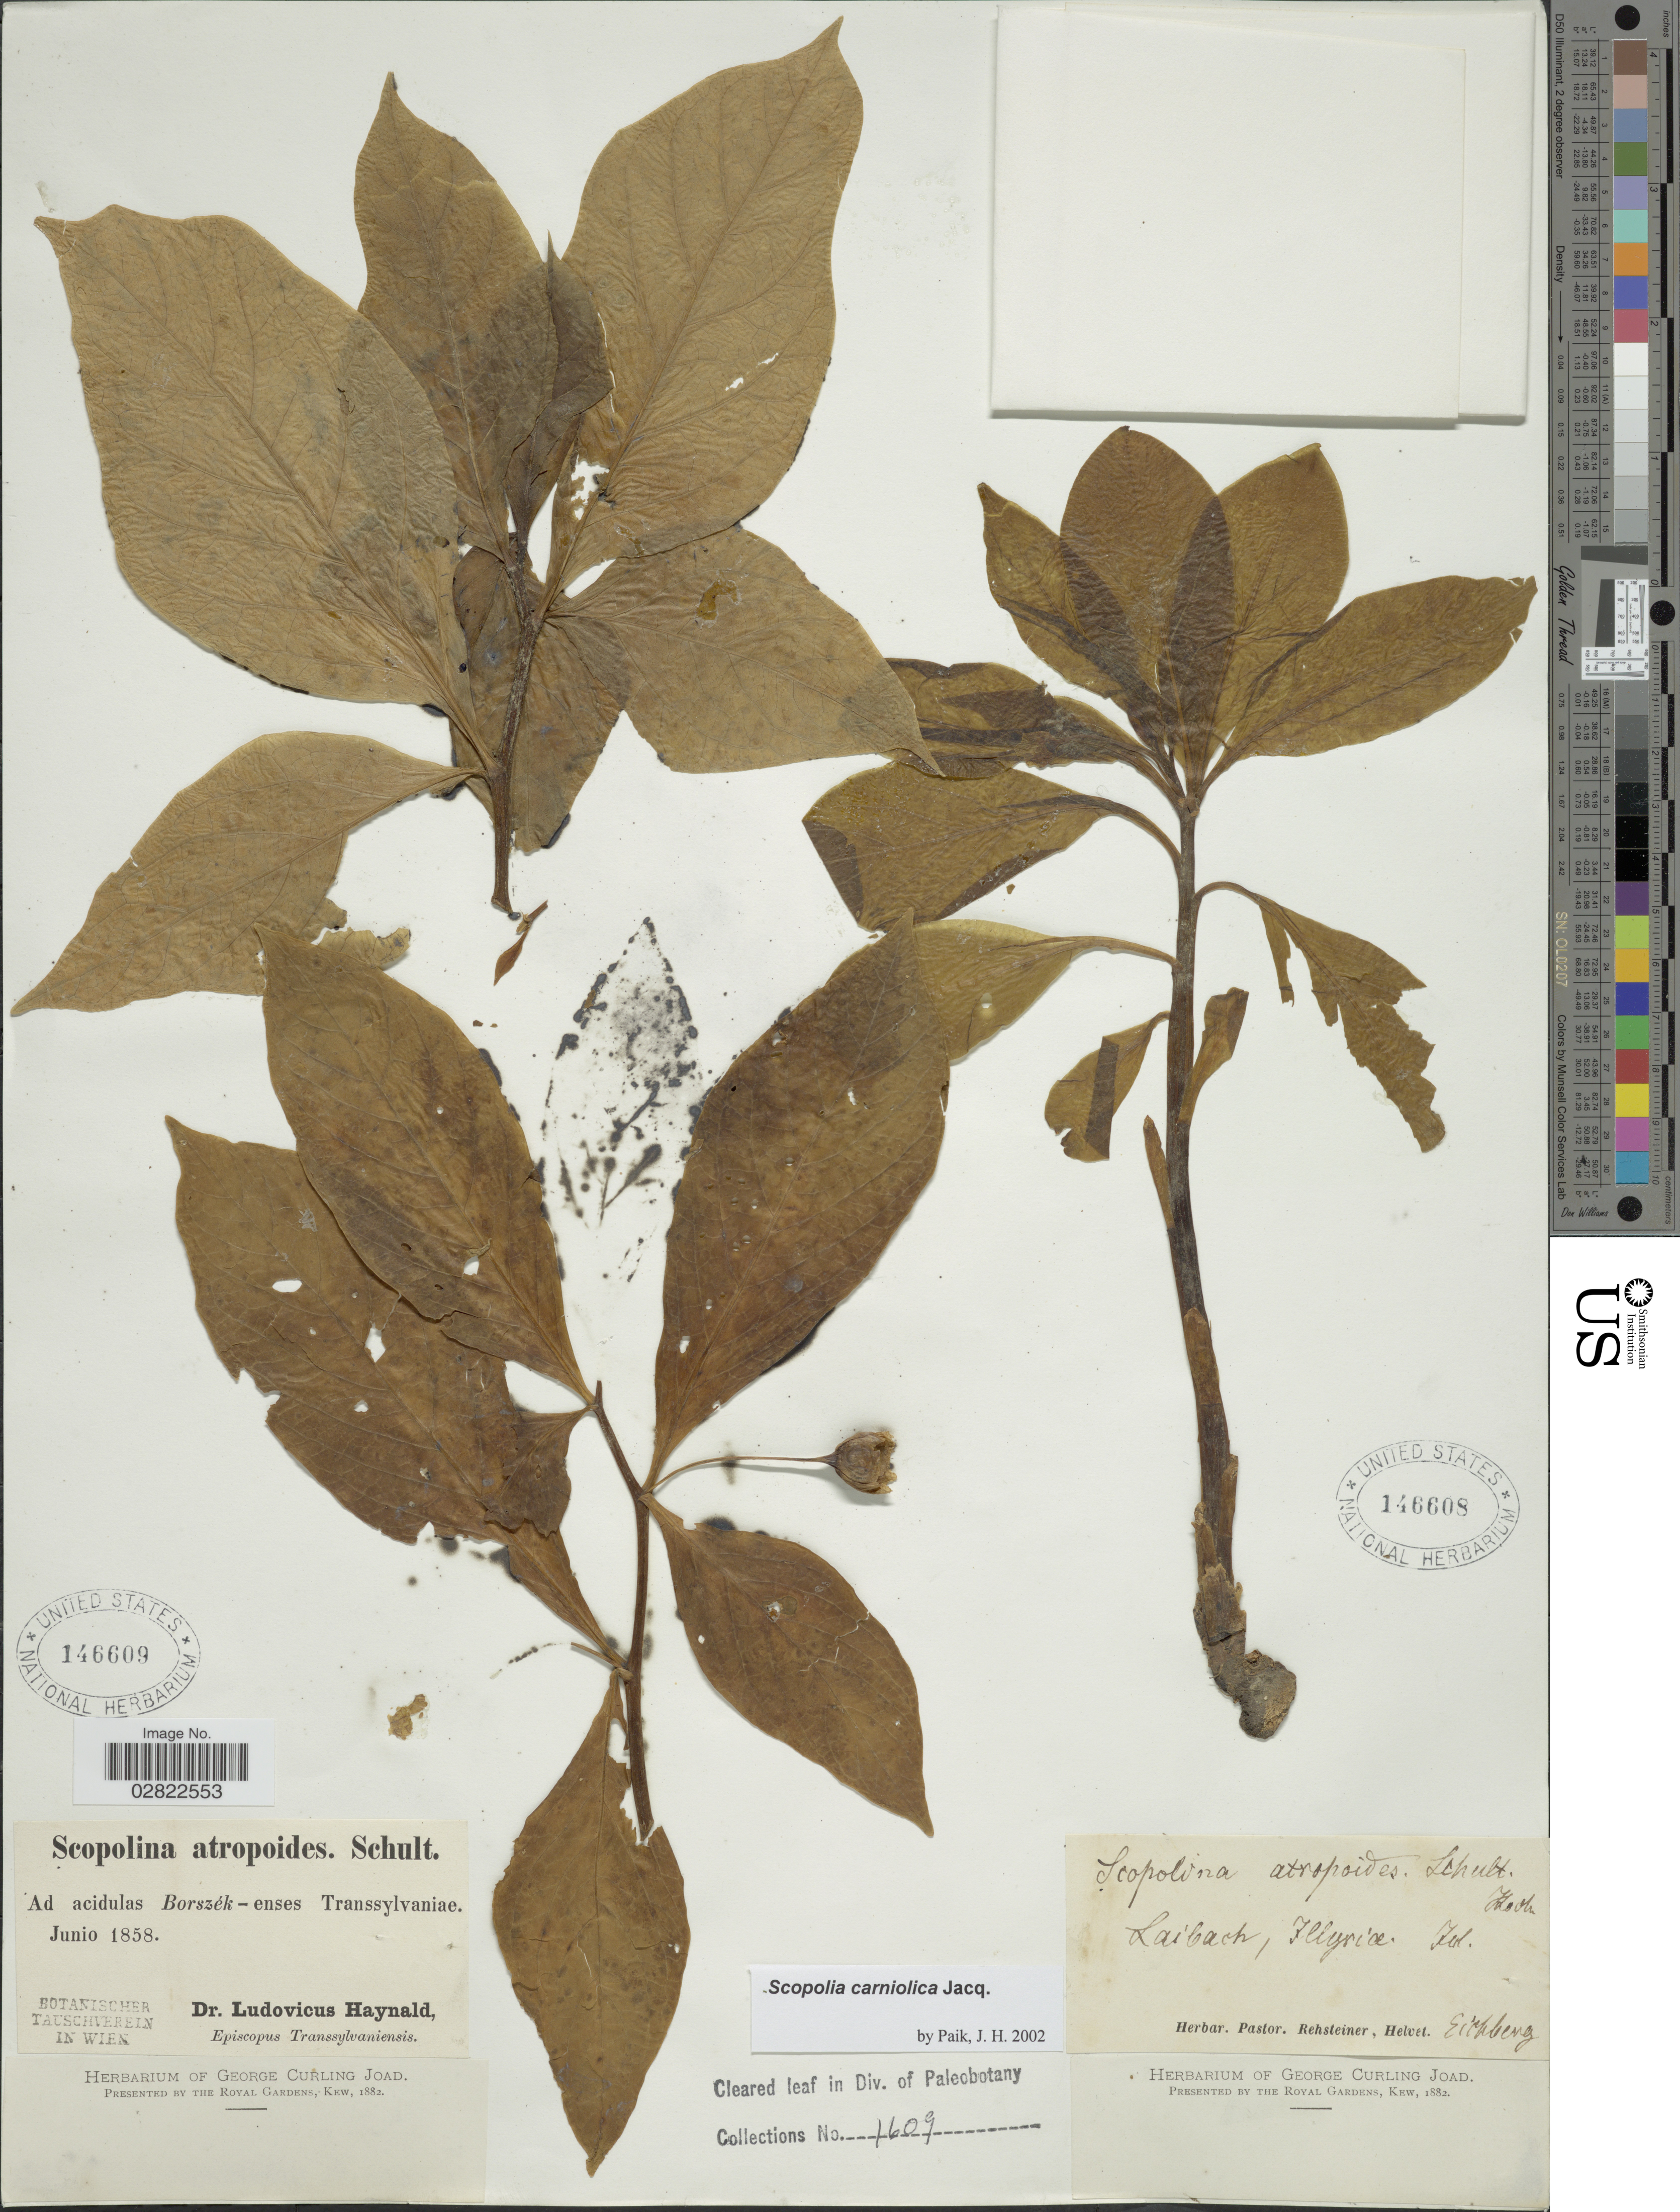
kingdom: Plantae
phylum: Tracheophyta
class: Magnoliopsida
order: Solanales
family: Solanaceae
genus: Scopolia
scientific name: Scopolia carniolica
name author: Jacq.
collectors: ex Herb. Pastor. Rehsteiner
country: Slovenia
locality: Laibach, Illyria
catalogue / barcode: US 146608-2